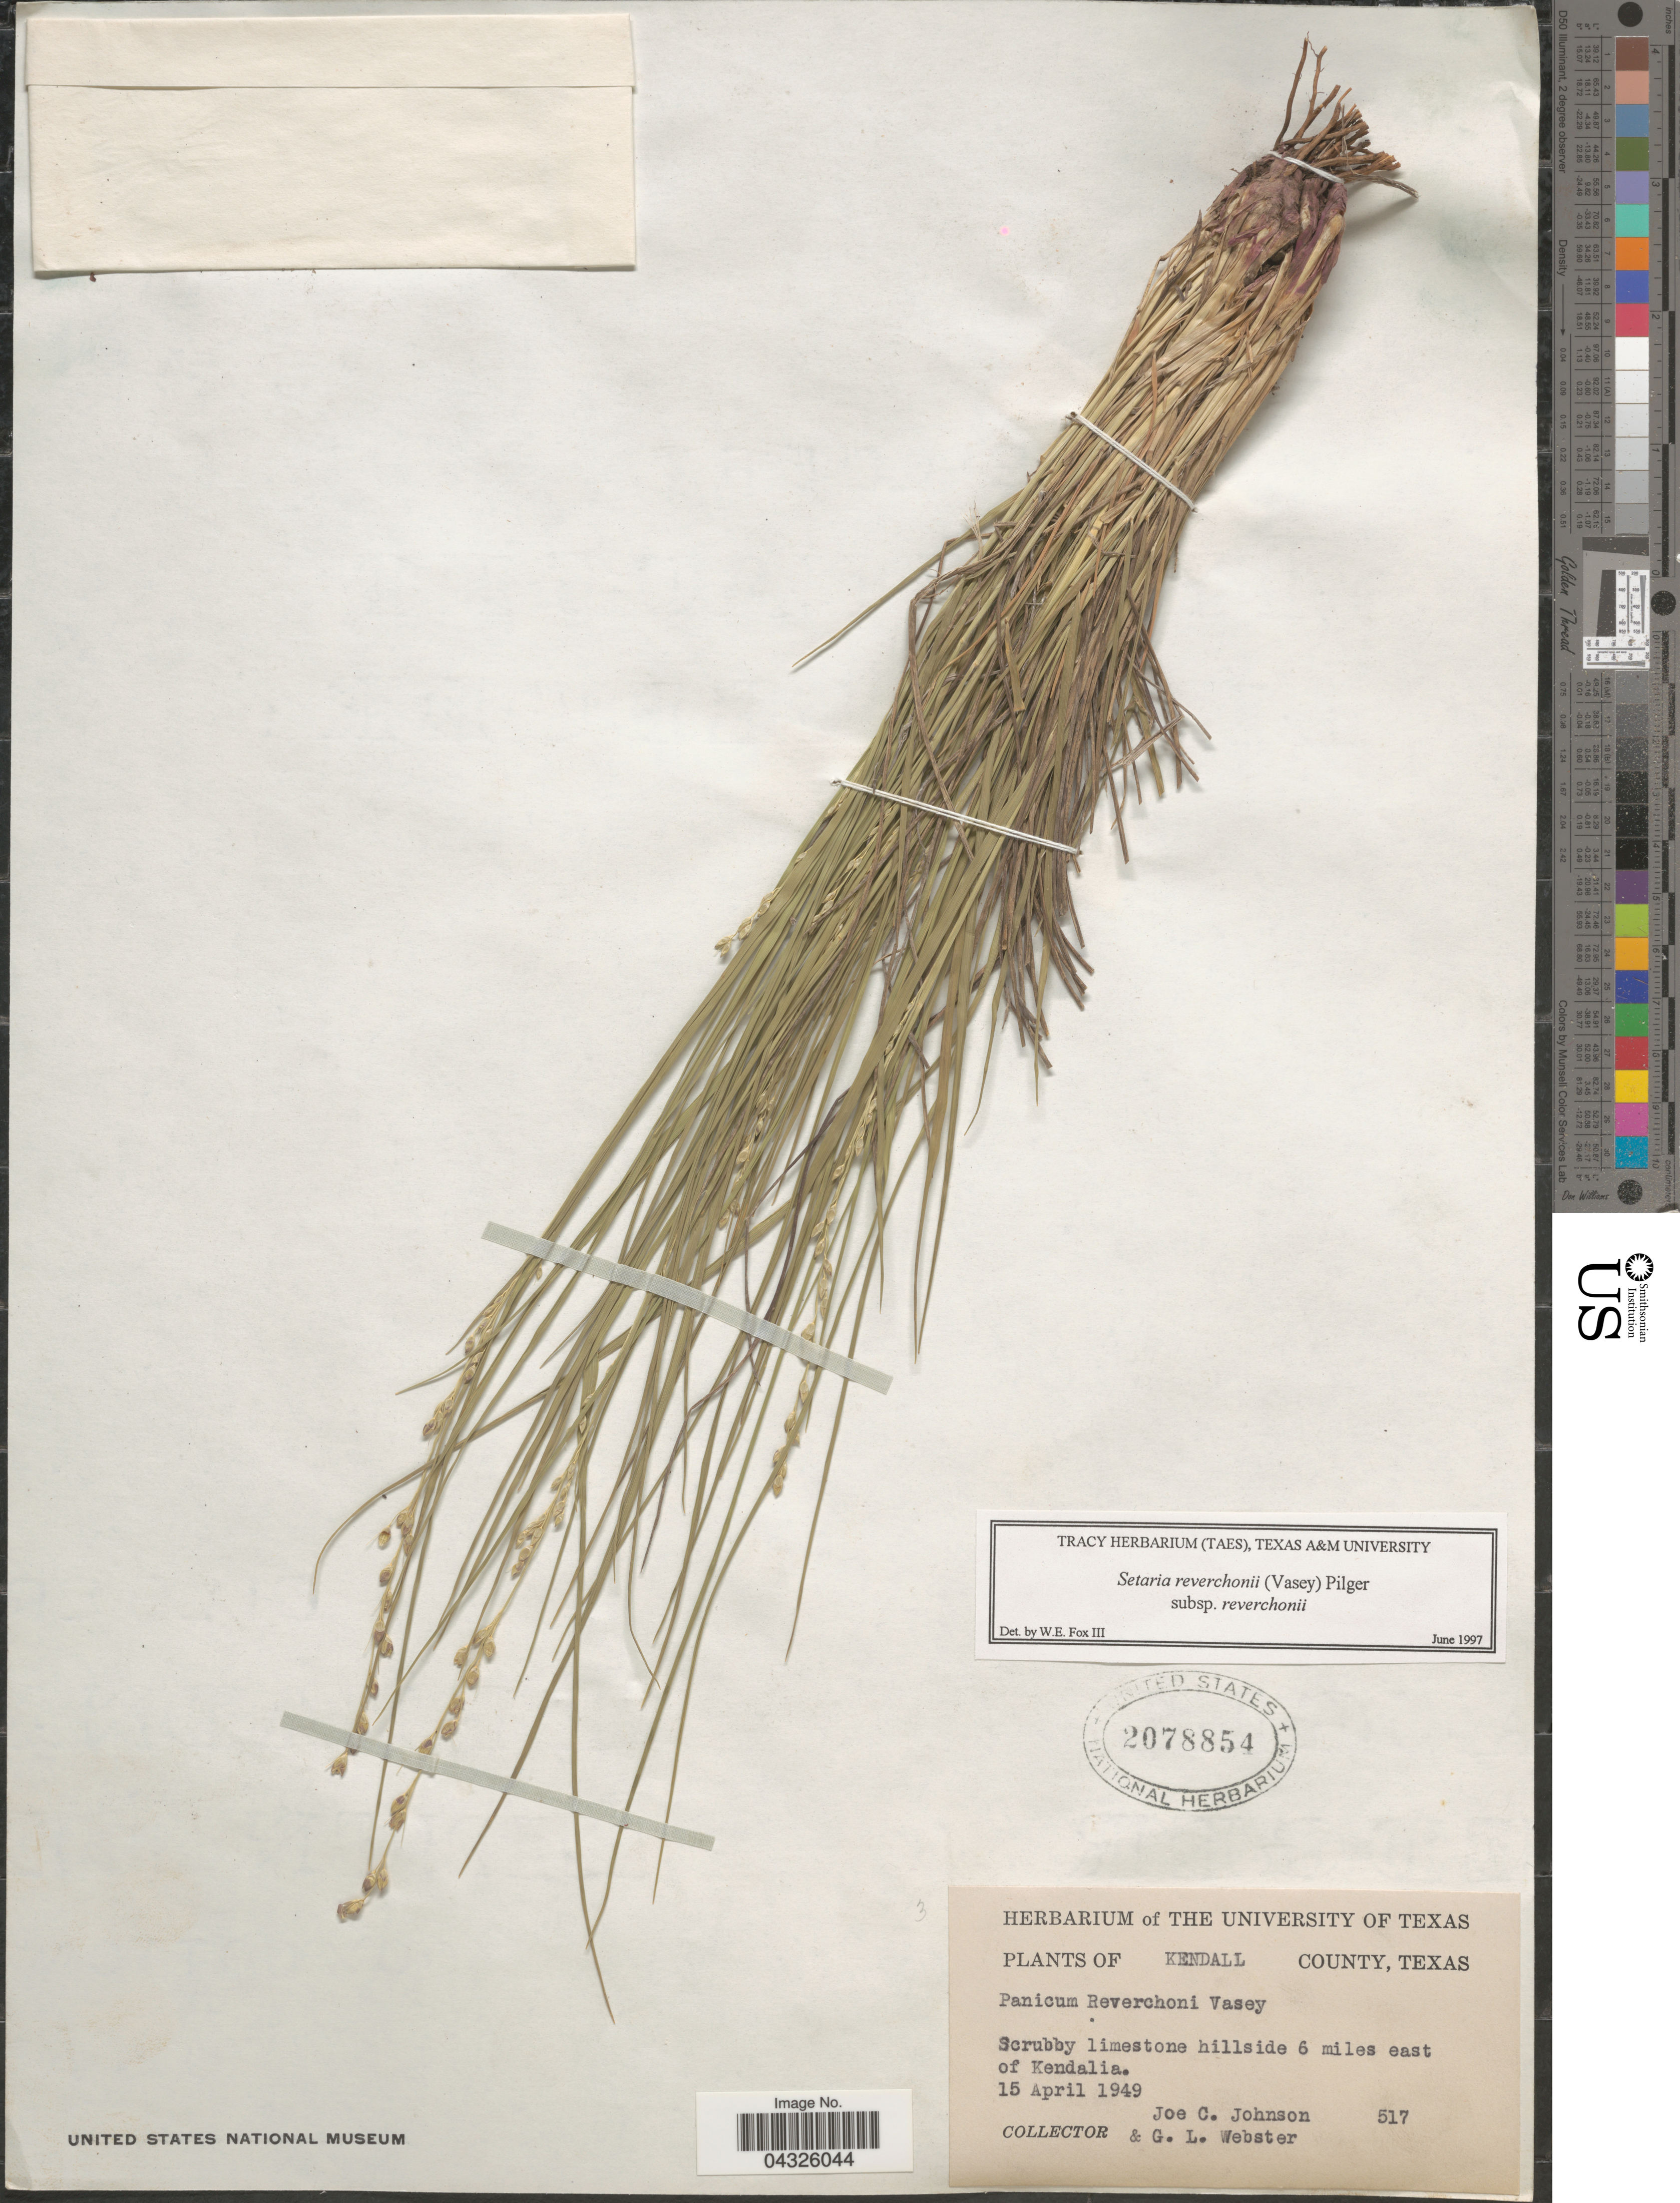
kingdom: Plantae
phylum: Tracheophyta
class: Liliopsida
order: Poales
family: Poaceae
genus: Setaria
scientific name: Setaria reverchonii subsp. reverchonii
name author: (Vasey) Pilg.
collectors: J. C. Johnson & G. L. Webster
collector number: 517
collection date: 1949-04-15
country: United States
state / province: Texas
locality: Kendall County. Scrubby limestone hillside 6 miles east of Kendalia.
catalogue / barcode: US 2078854